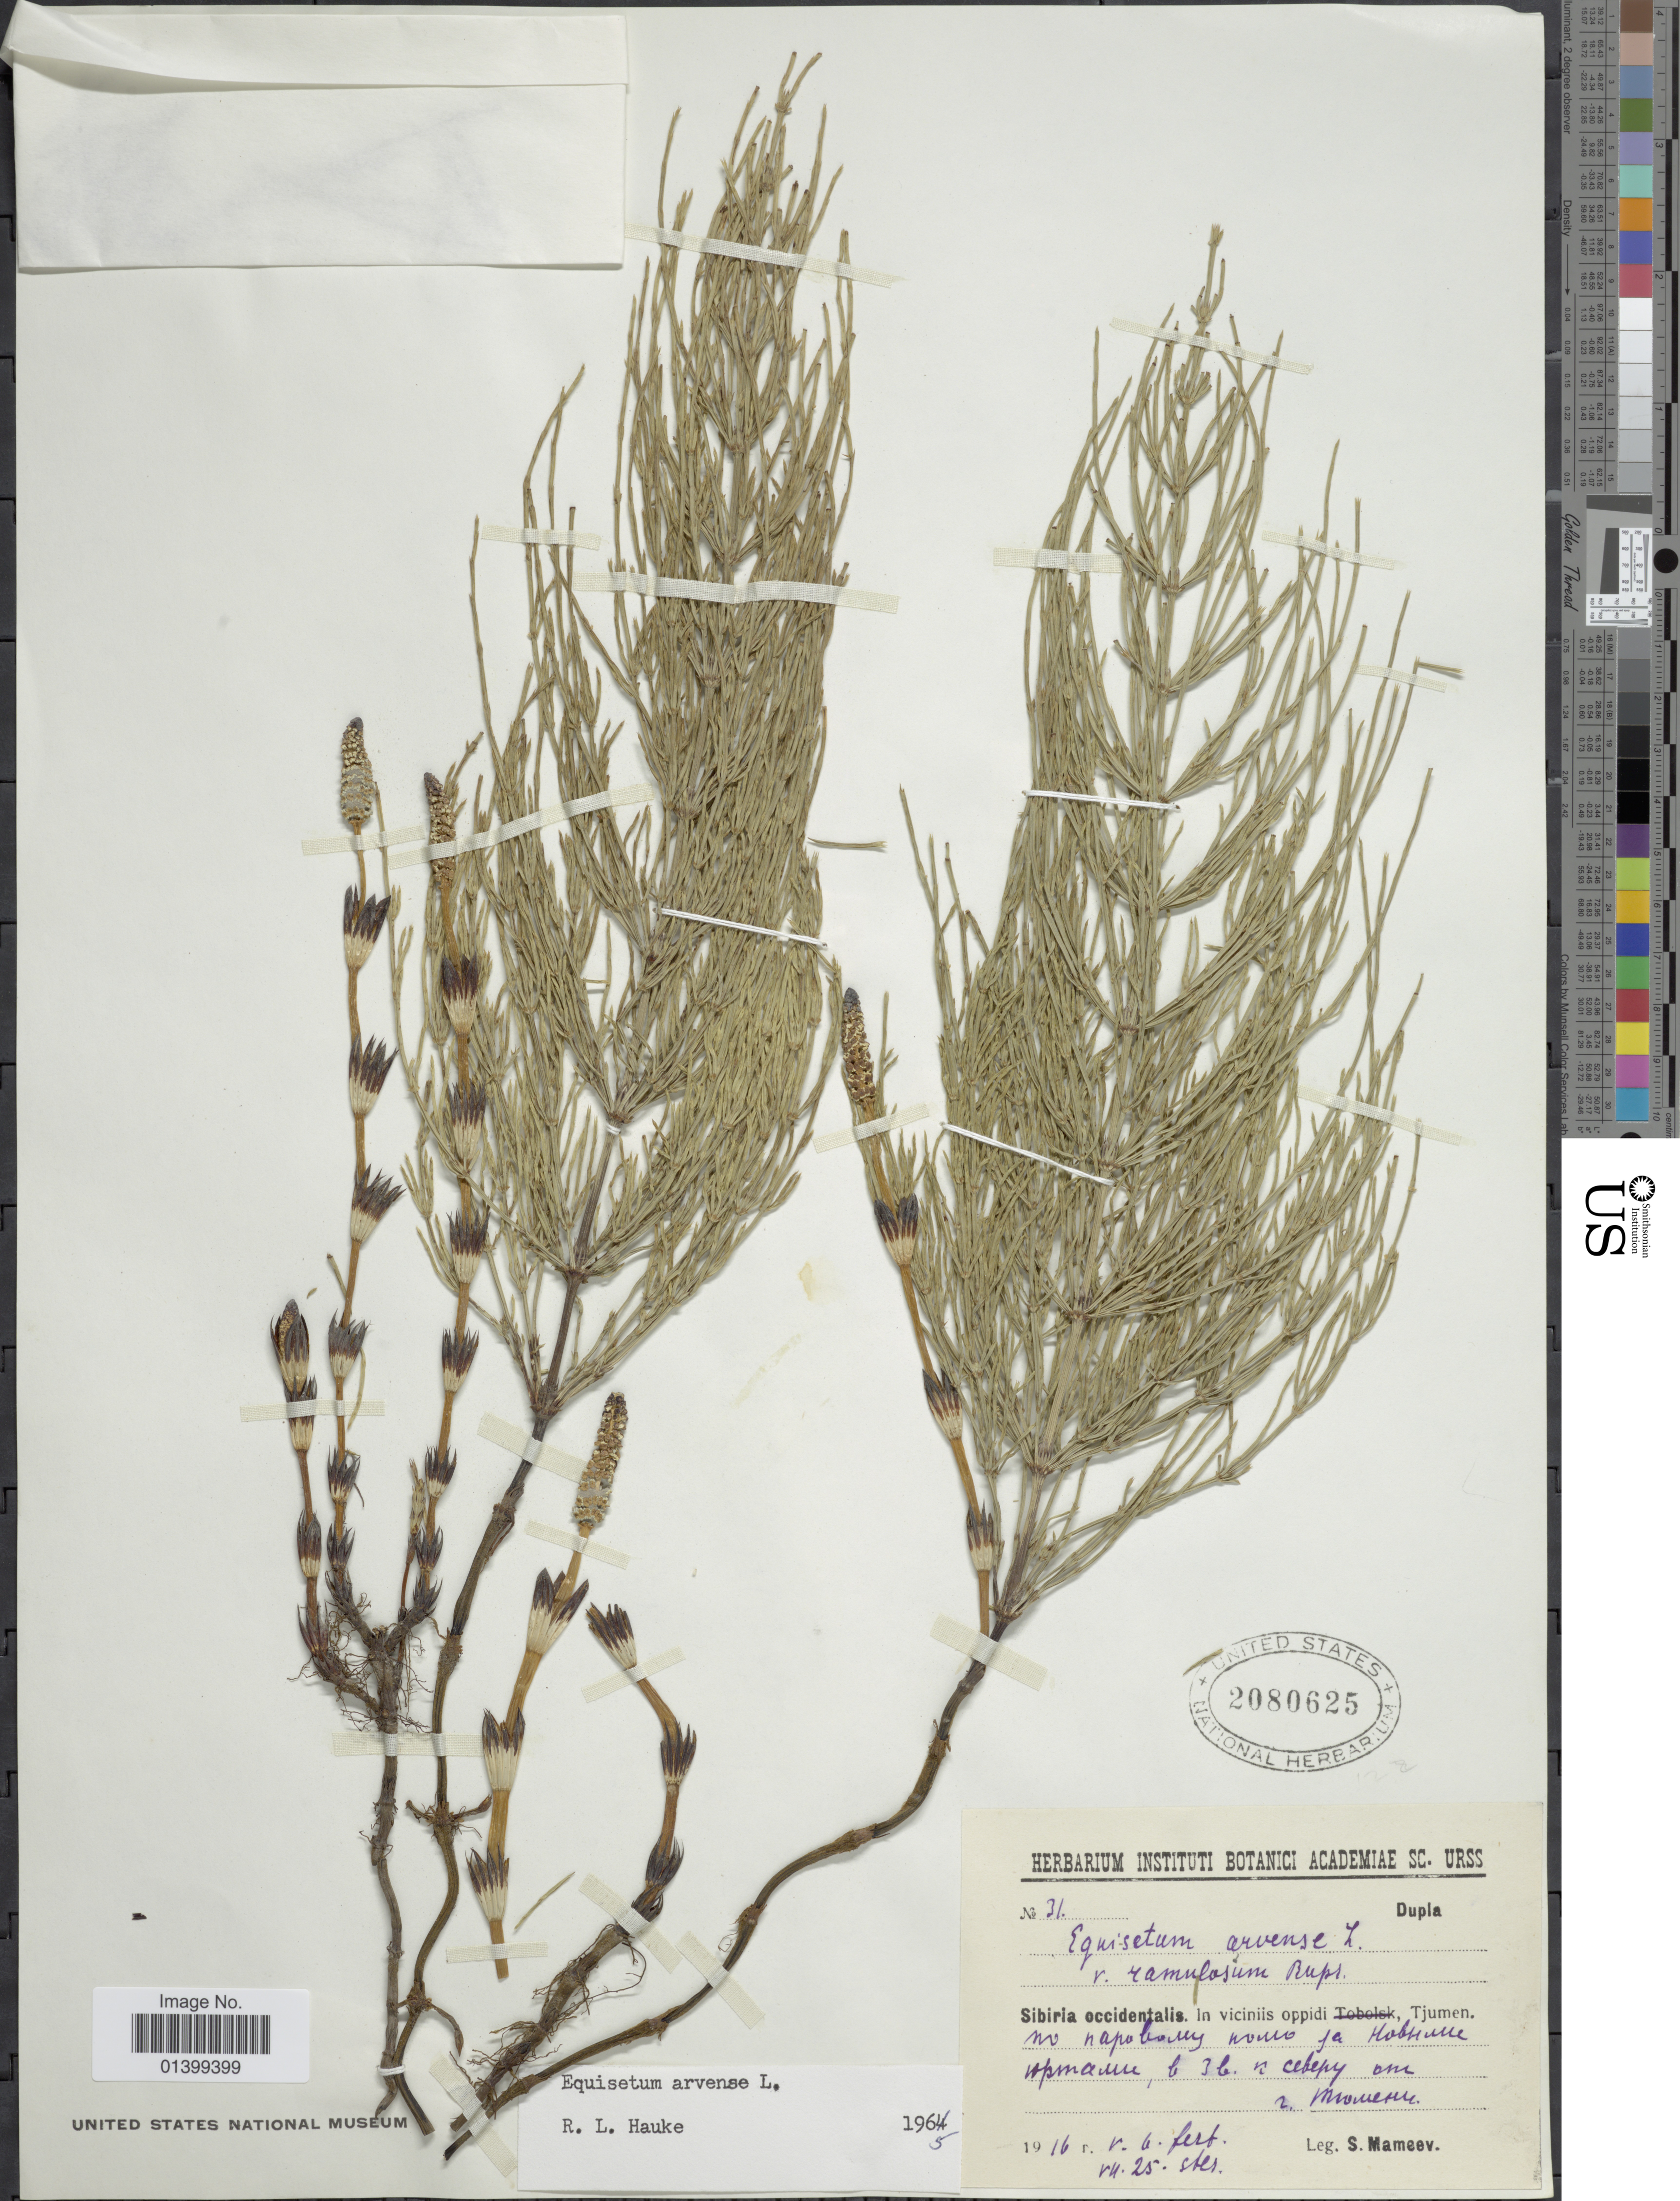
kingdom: Plantae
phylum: Tracheophyta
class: Polypodiopsida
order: Equisetales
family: Equisetaceae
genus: Equisetum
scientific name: Equisetum arvense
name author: L.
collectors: S. Mameev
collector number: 31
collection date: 1916-05-06/1916-07-25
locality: Sibiria occidentalis. In viciniis oppidi Tjumen, no napoborey nomo sa Hobsesse upmanu, [illegible text]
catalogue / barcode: US 2080625